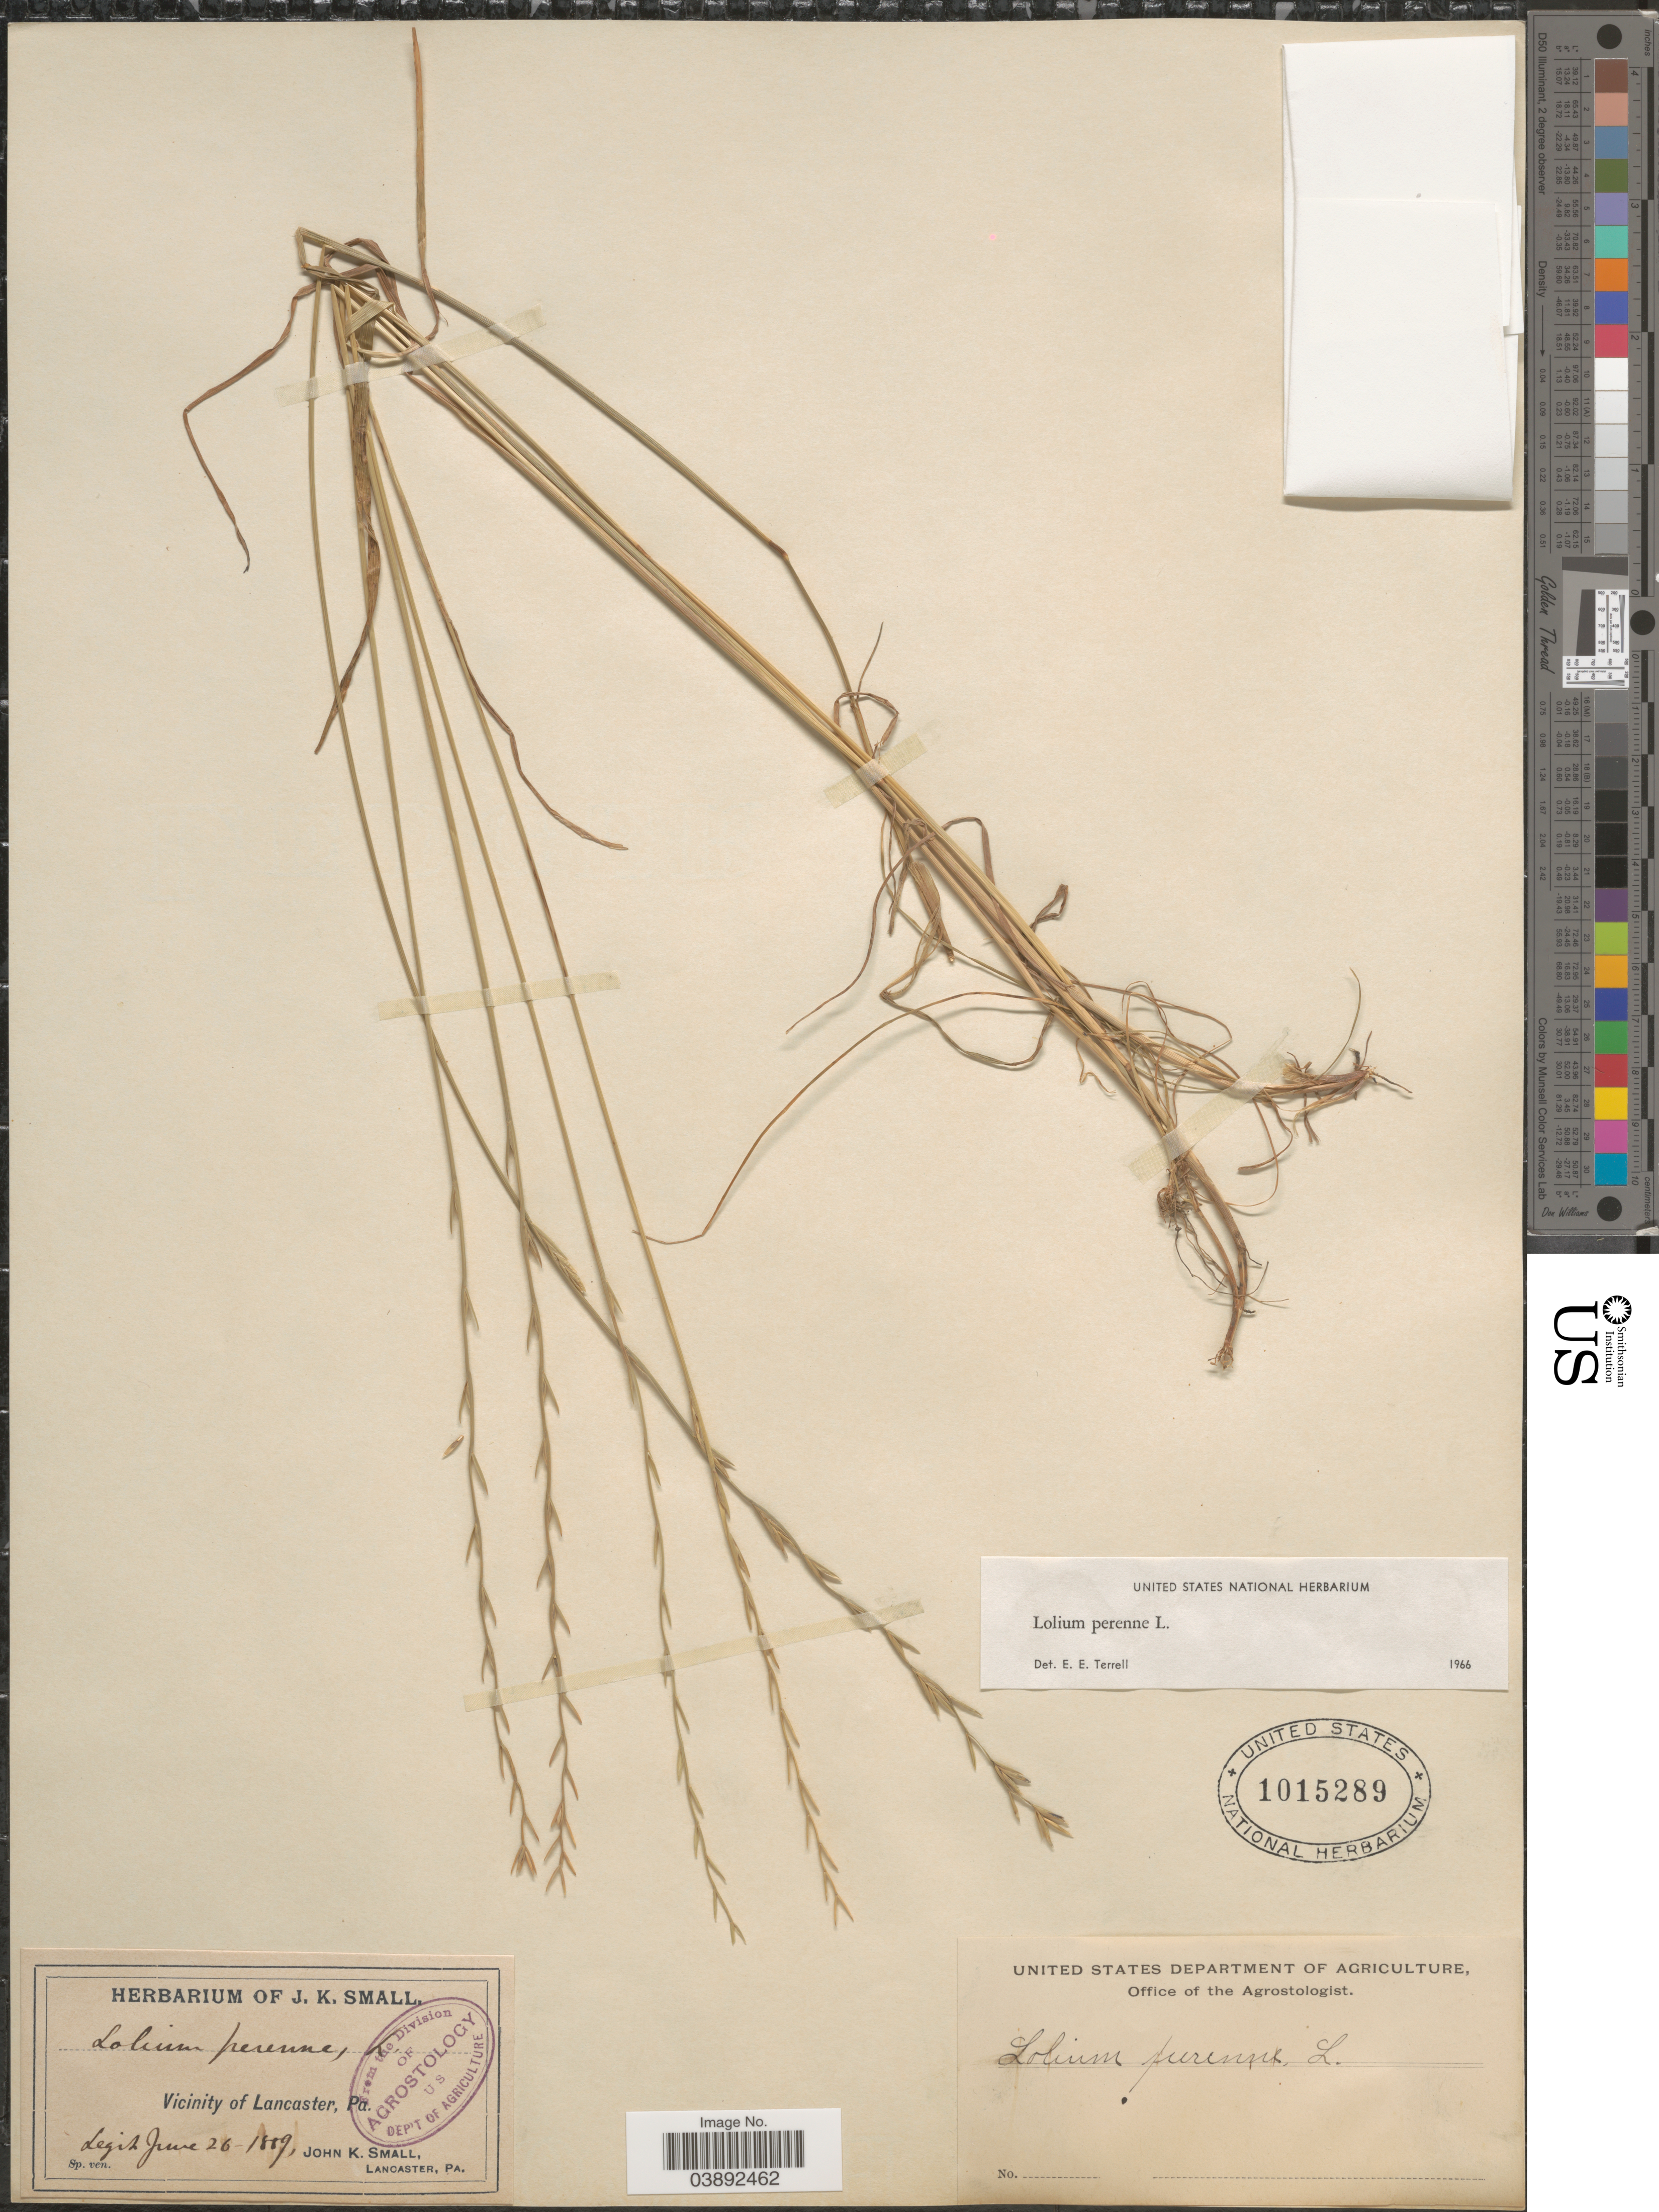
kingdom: Plantae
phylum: Tracheophyta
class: Liliopsida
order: Poales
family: Poaceae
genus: Lolium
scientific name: Lolium perenne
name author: L.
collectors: J. K. Small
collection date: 1889-06-26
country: United States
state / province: Pennsylvania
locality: Vicinity of Lancaster.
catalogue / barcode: US 1015289